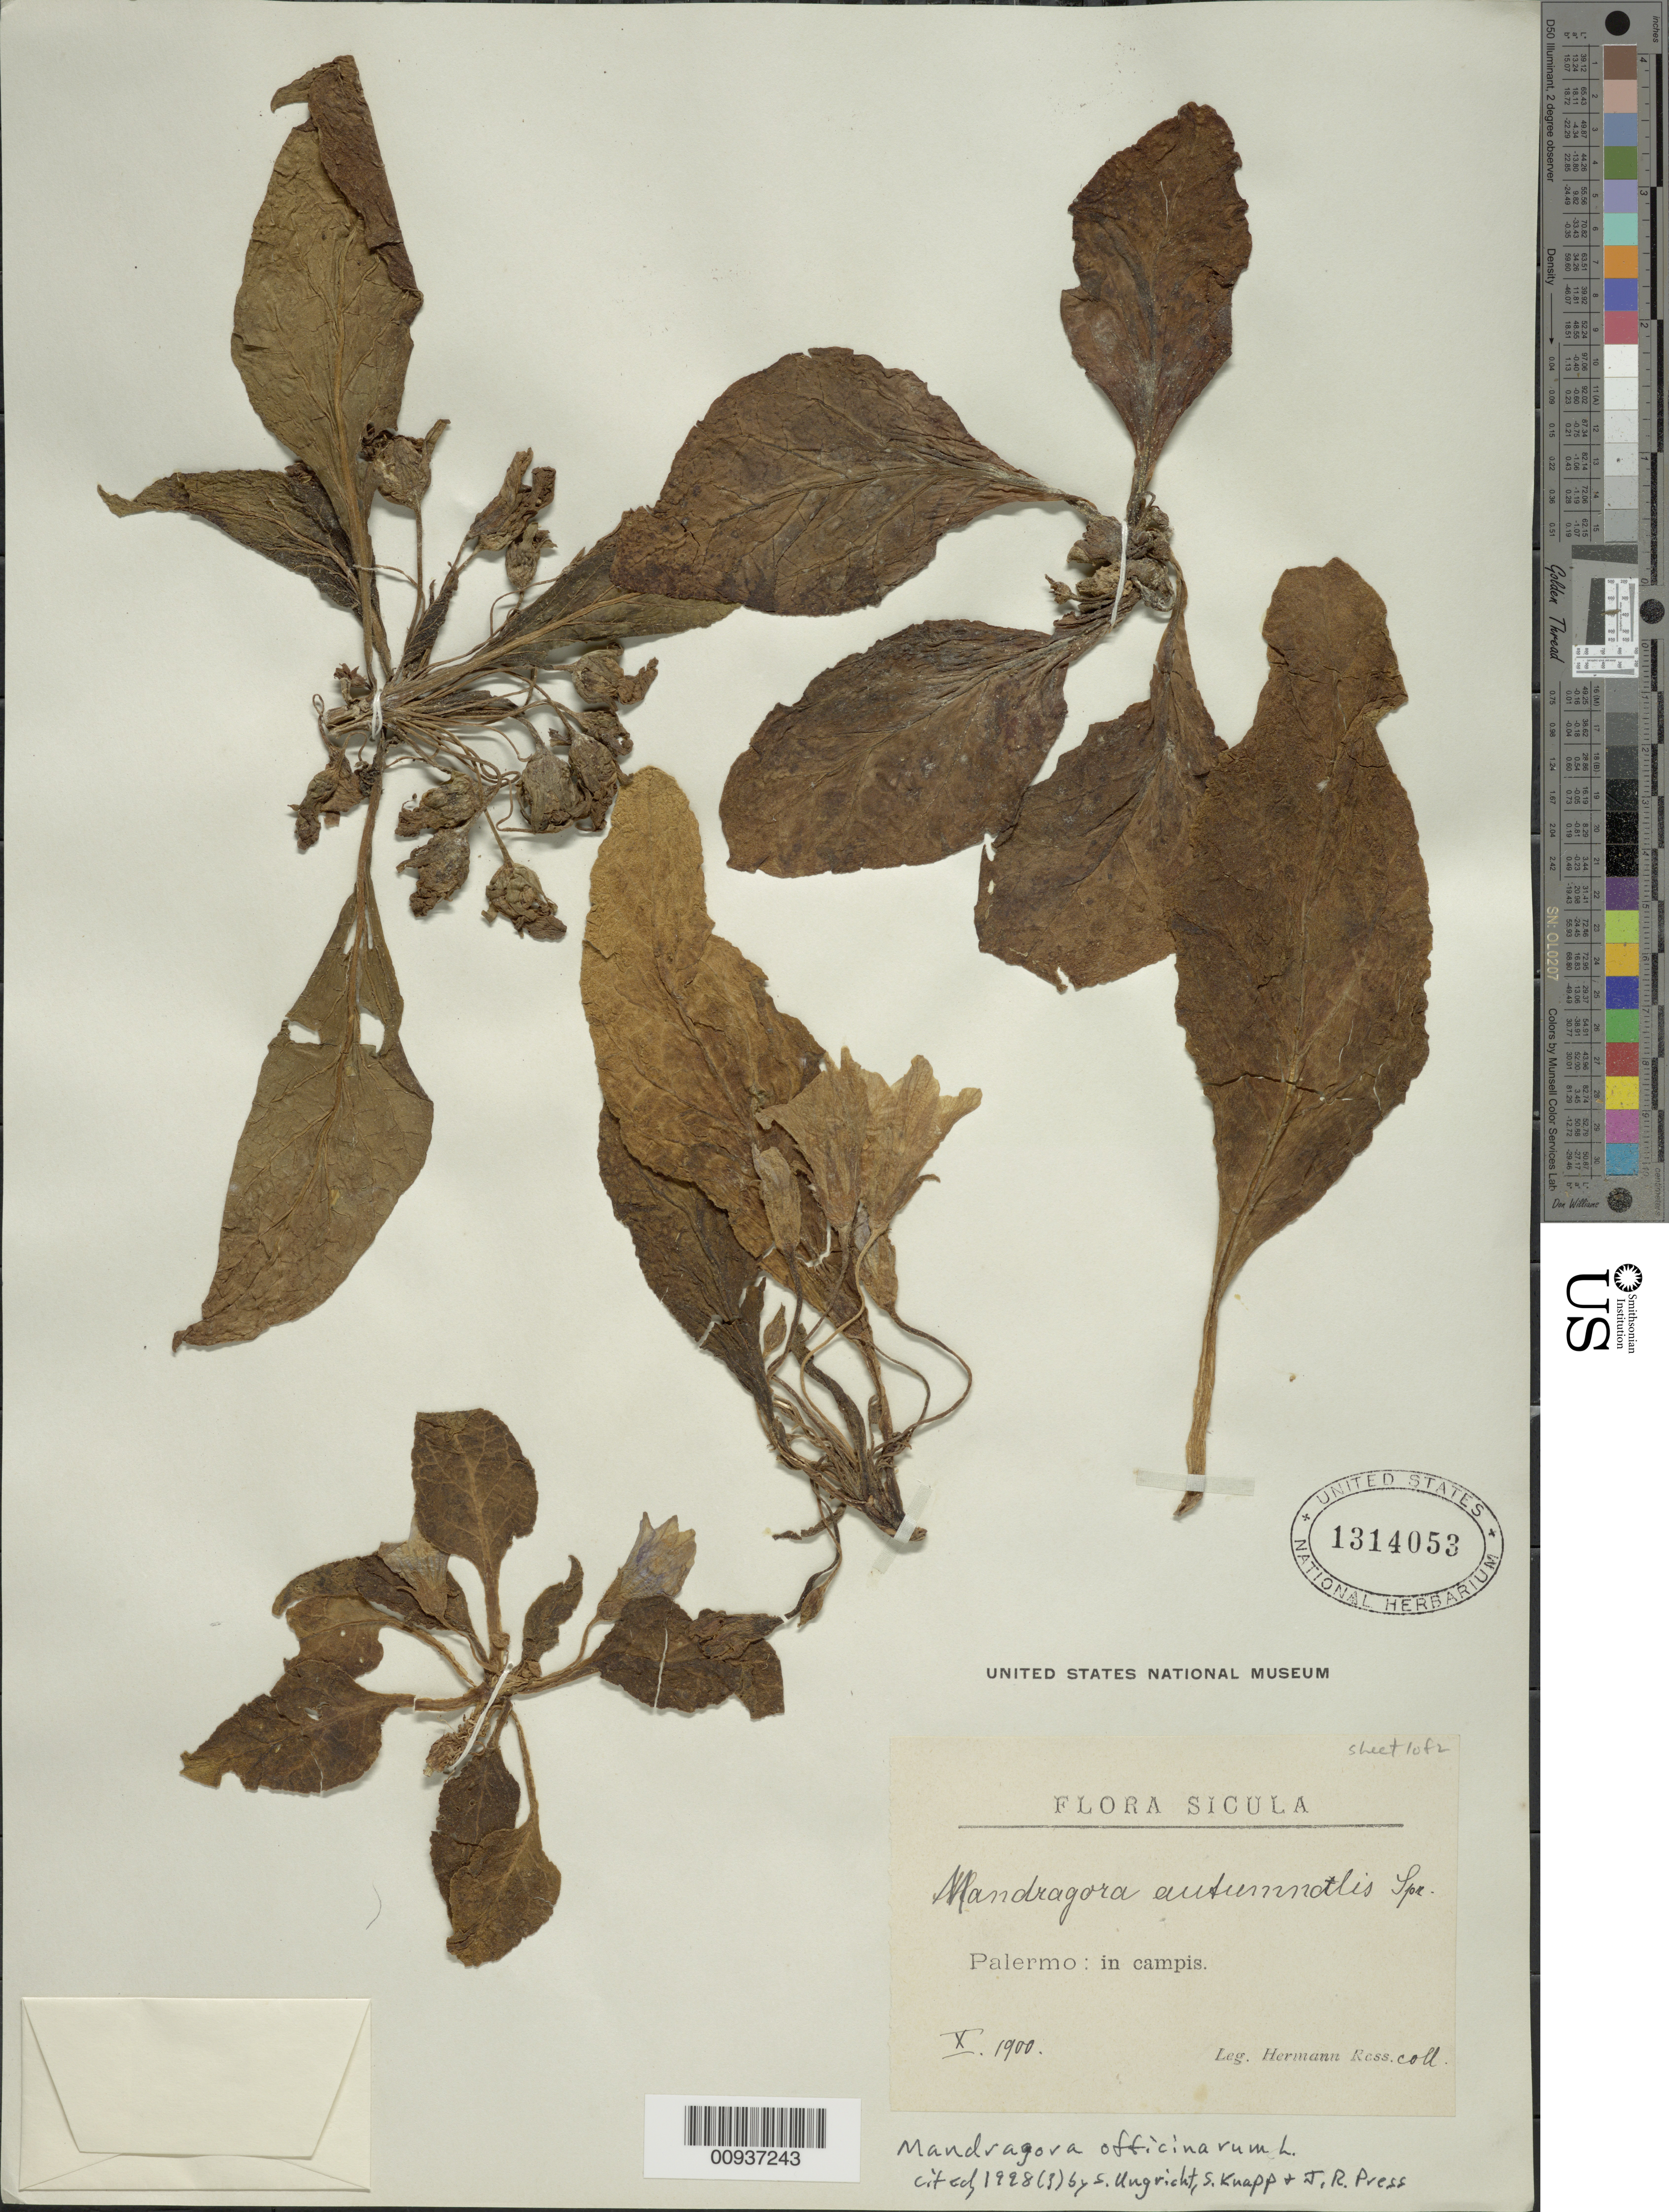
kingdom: Plantae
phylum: Tracheophyta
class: Magnoliopsida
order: Solanales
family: Solanaceae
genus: Mandragora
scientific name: Mandragora officinarum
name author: L.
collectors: H. Ross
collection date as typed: Oct 1900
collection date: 1900-10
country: Italy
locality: Palermo: in campis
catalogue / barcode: US 1314053